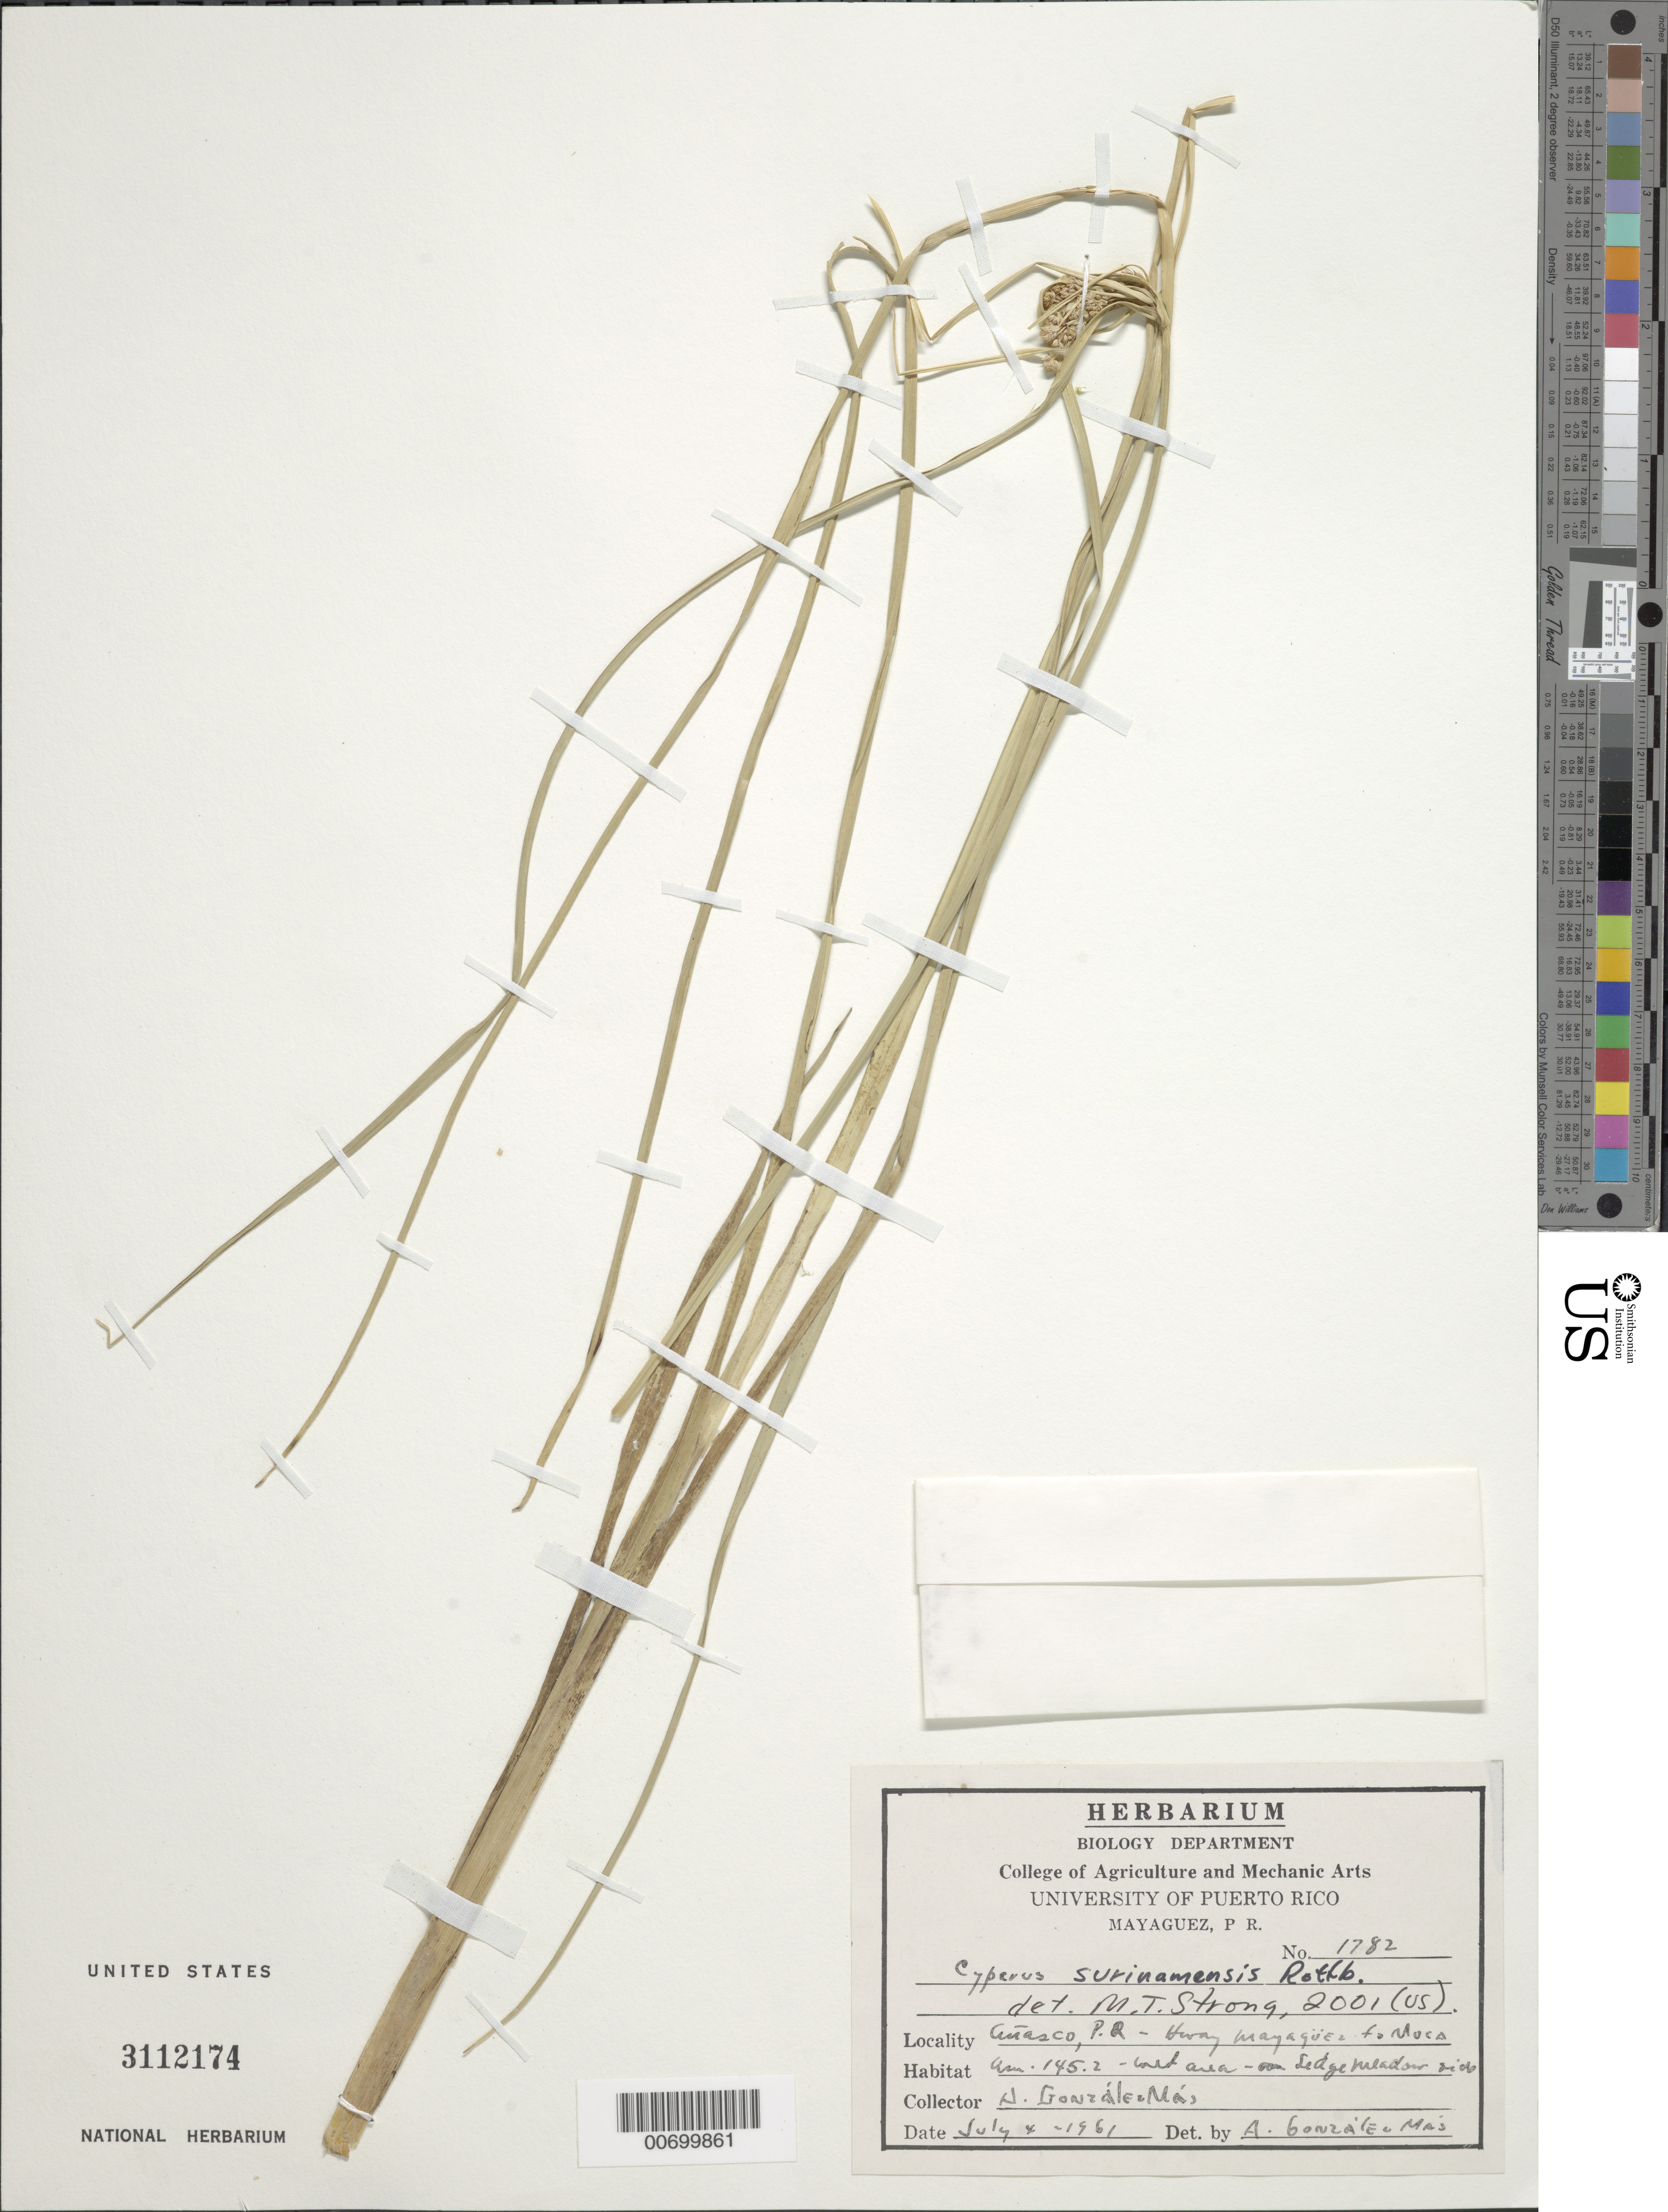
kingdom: Plantae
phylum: Tracheophyta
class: Liliopsida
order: Poales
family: Cyperaceae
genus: Cyperus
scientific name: Cyperus surinamensis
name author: Rottb.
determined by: Strong, M. T., (US), Smithsonian Institution - National Museum of Natural History (UNITED STATES)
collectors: A. González Más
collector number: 1782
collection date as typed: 04 Jul 1961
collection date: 1961-07-04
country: Puerto Rico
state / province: Añasco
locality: Añasco: Hwy. Mayagüez to Moca, km 145.2.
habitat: Wet area in sedge meadow.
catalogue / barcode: US 3112174